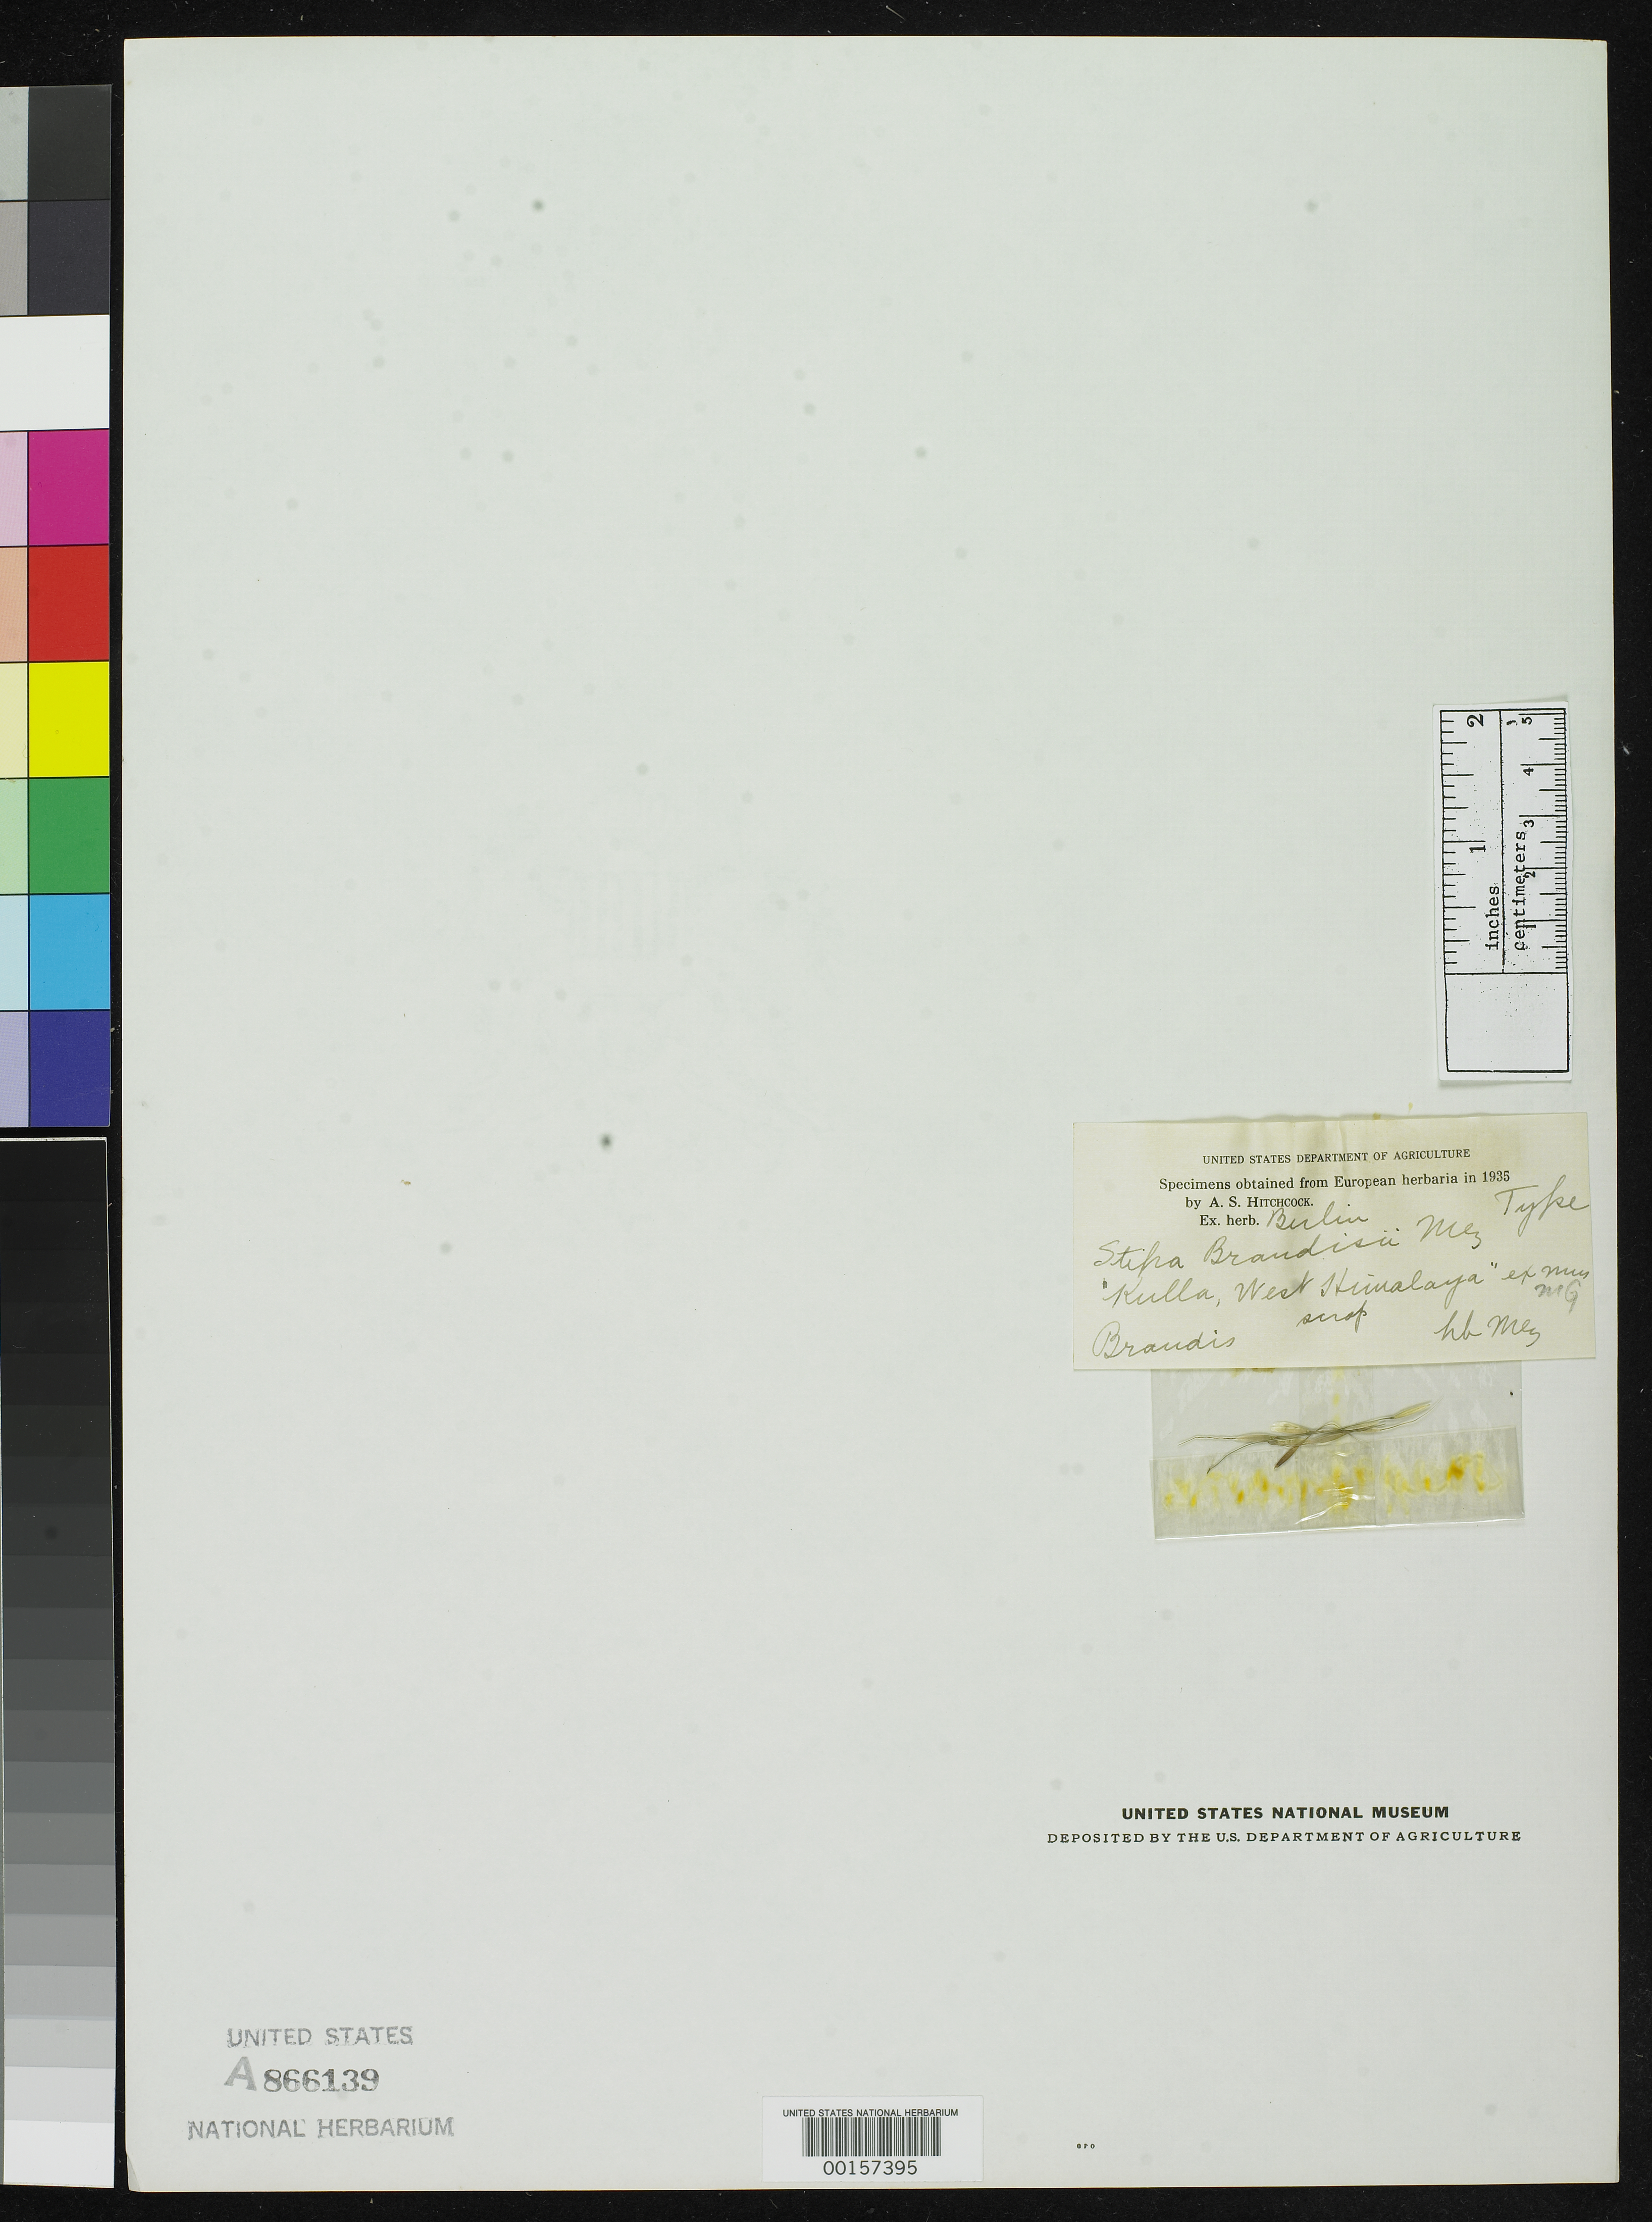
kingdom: Plantae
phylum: Tracheophyta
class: Liliopsida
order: Poales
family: Poaceae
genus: Stipa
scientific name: Stipa brandisii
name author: Mez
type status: Type Fragment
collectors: D. Brandis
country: India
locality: Kulla, west Himalaya.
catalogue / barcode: US 866139A